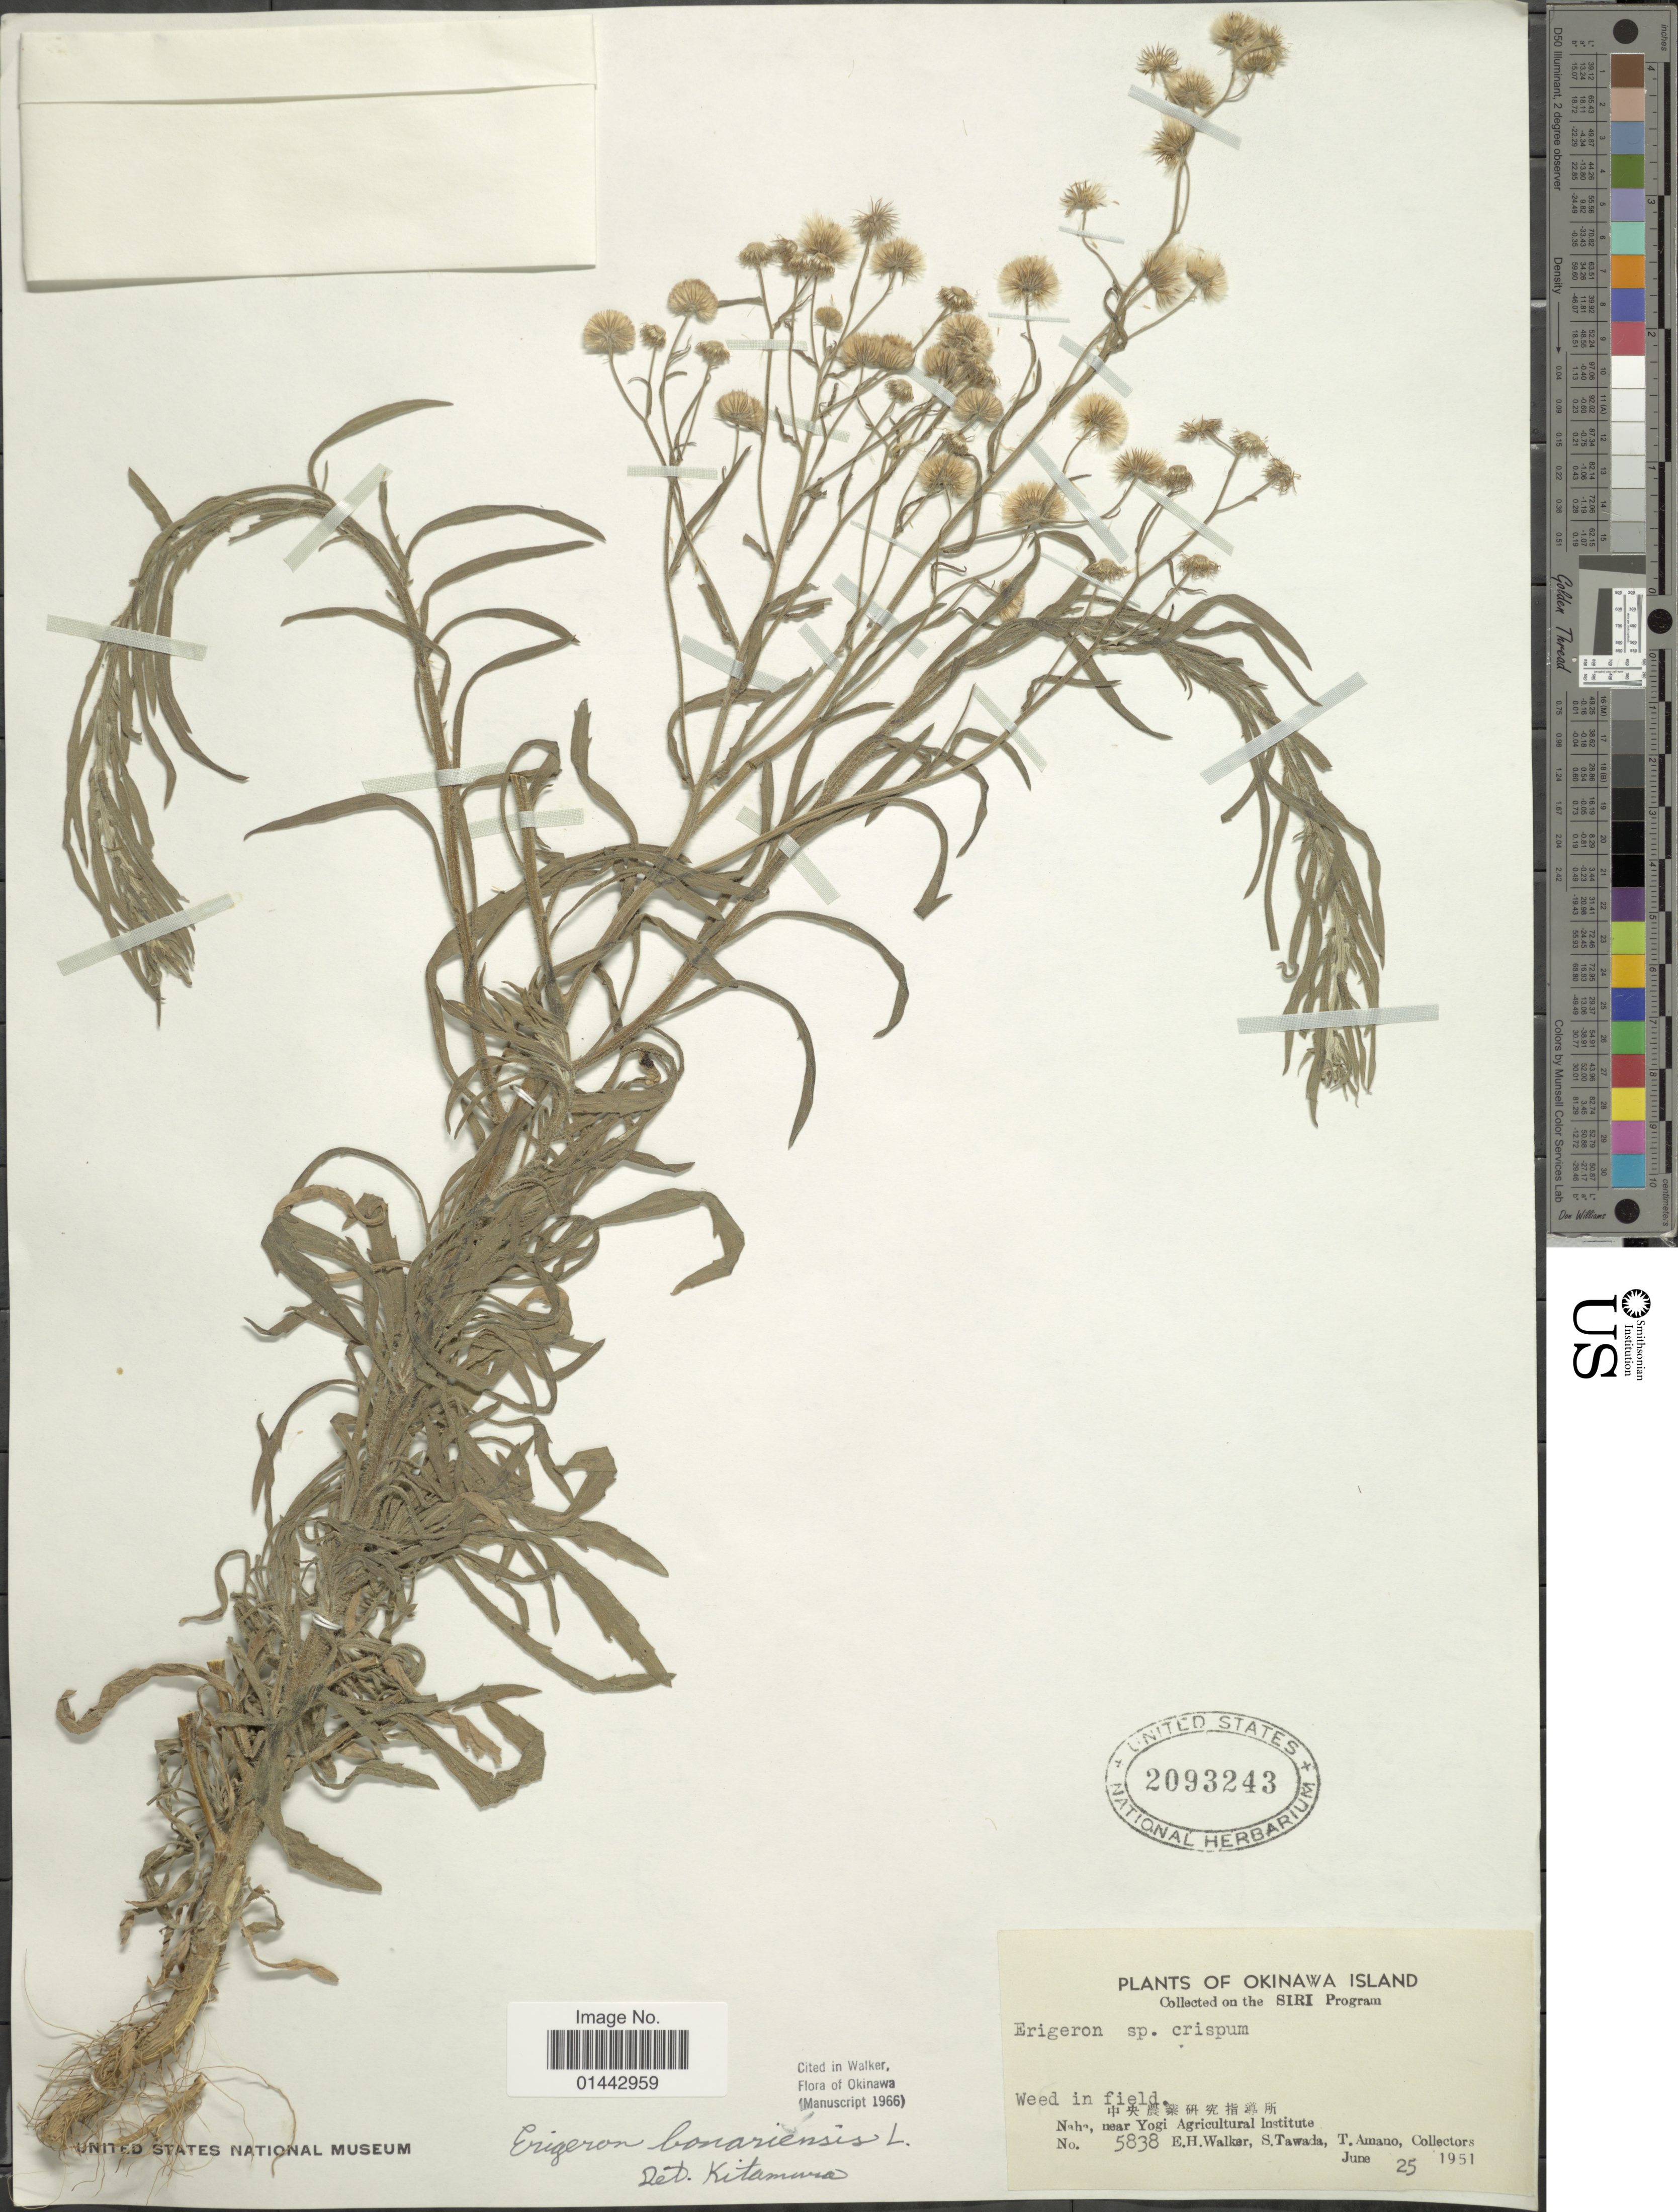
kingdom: Plantae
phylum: Tracheophyta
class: Magnoliopsida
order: Asterales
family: Asteraceae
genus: Erigeron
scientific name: Erigeron bonariensis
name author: L.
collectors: E. H. Walker, S. Tawada & T. Amano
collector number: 5838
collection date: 1951-06-25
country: Japan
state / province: Okinawa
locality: Okinawa Island, weed in field, Naha, near Yogi Agriculture Institute.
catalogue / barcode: US 2093243